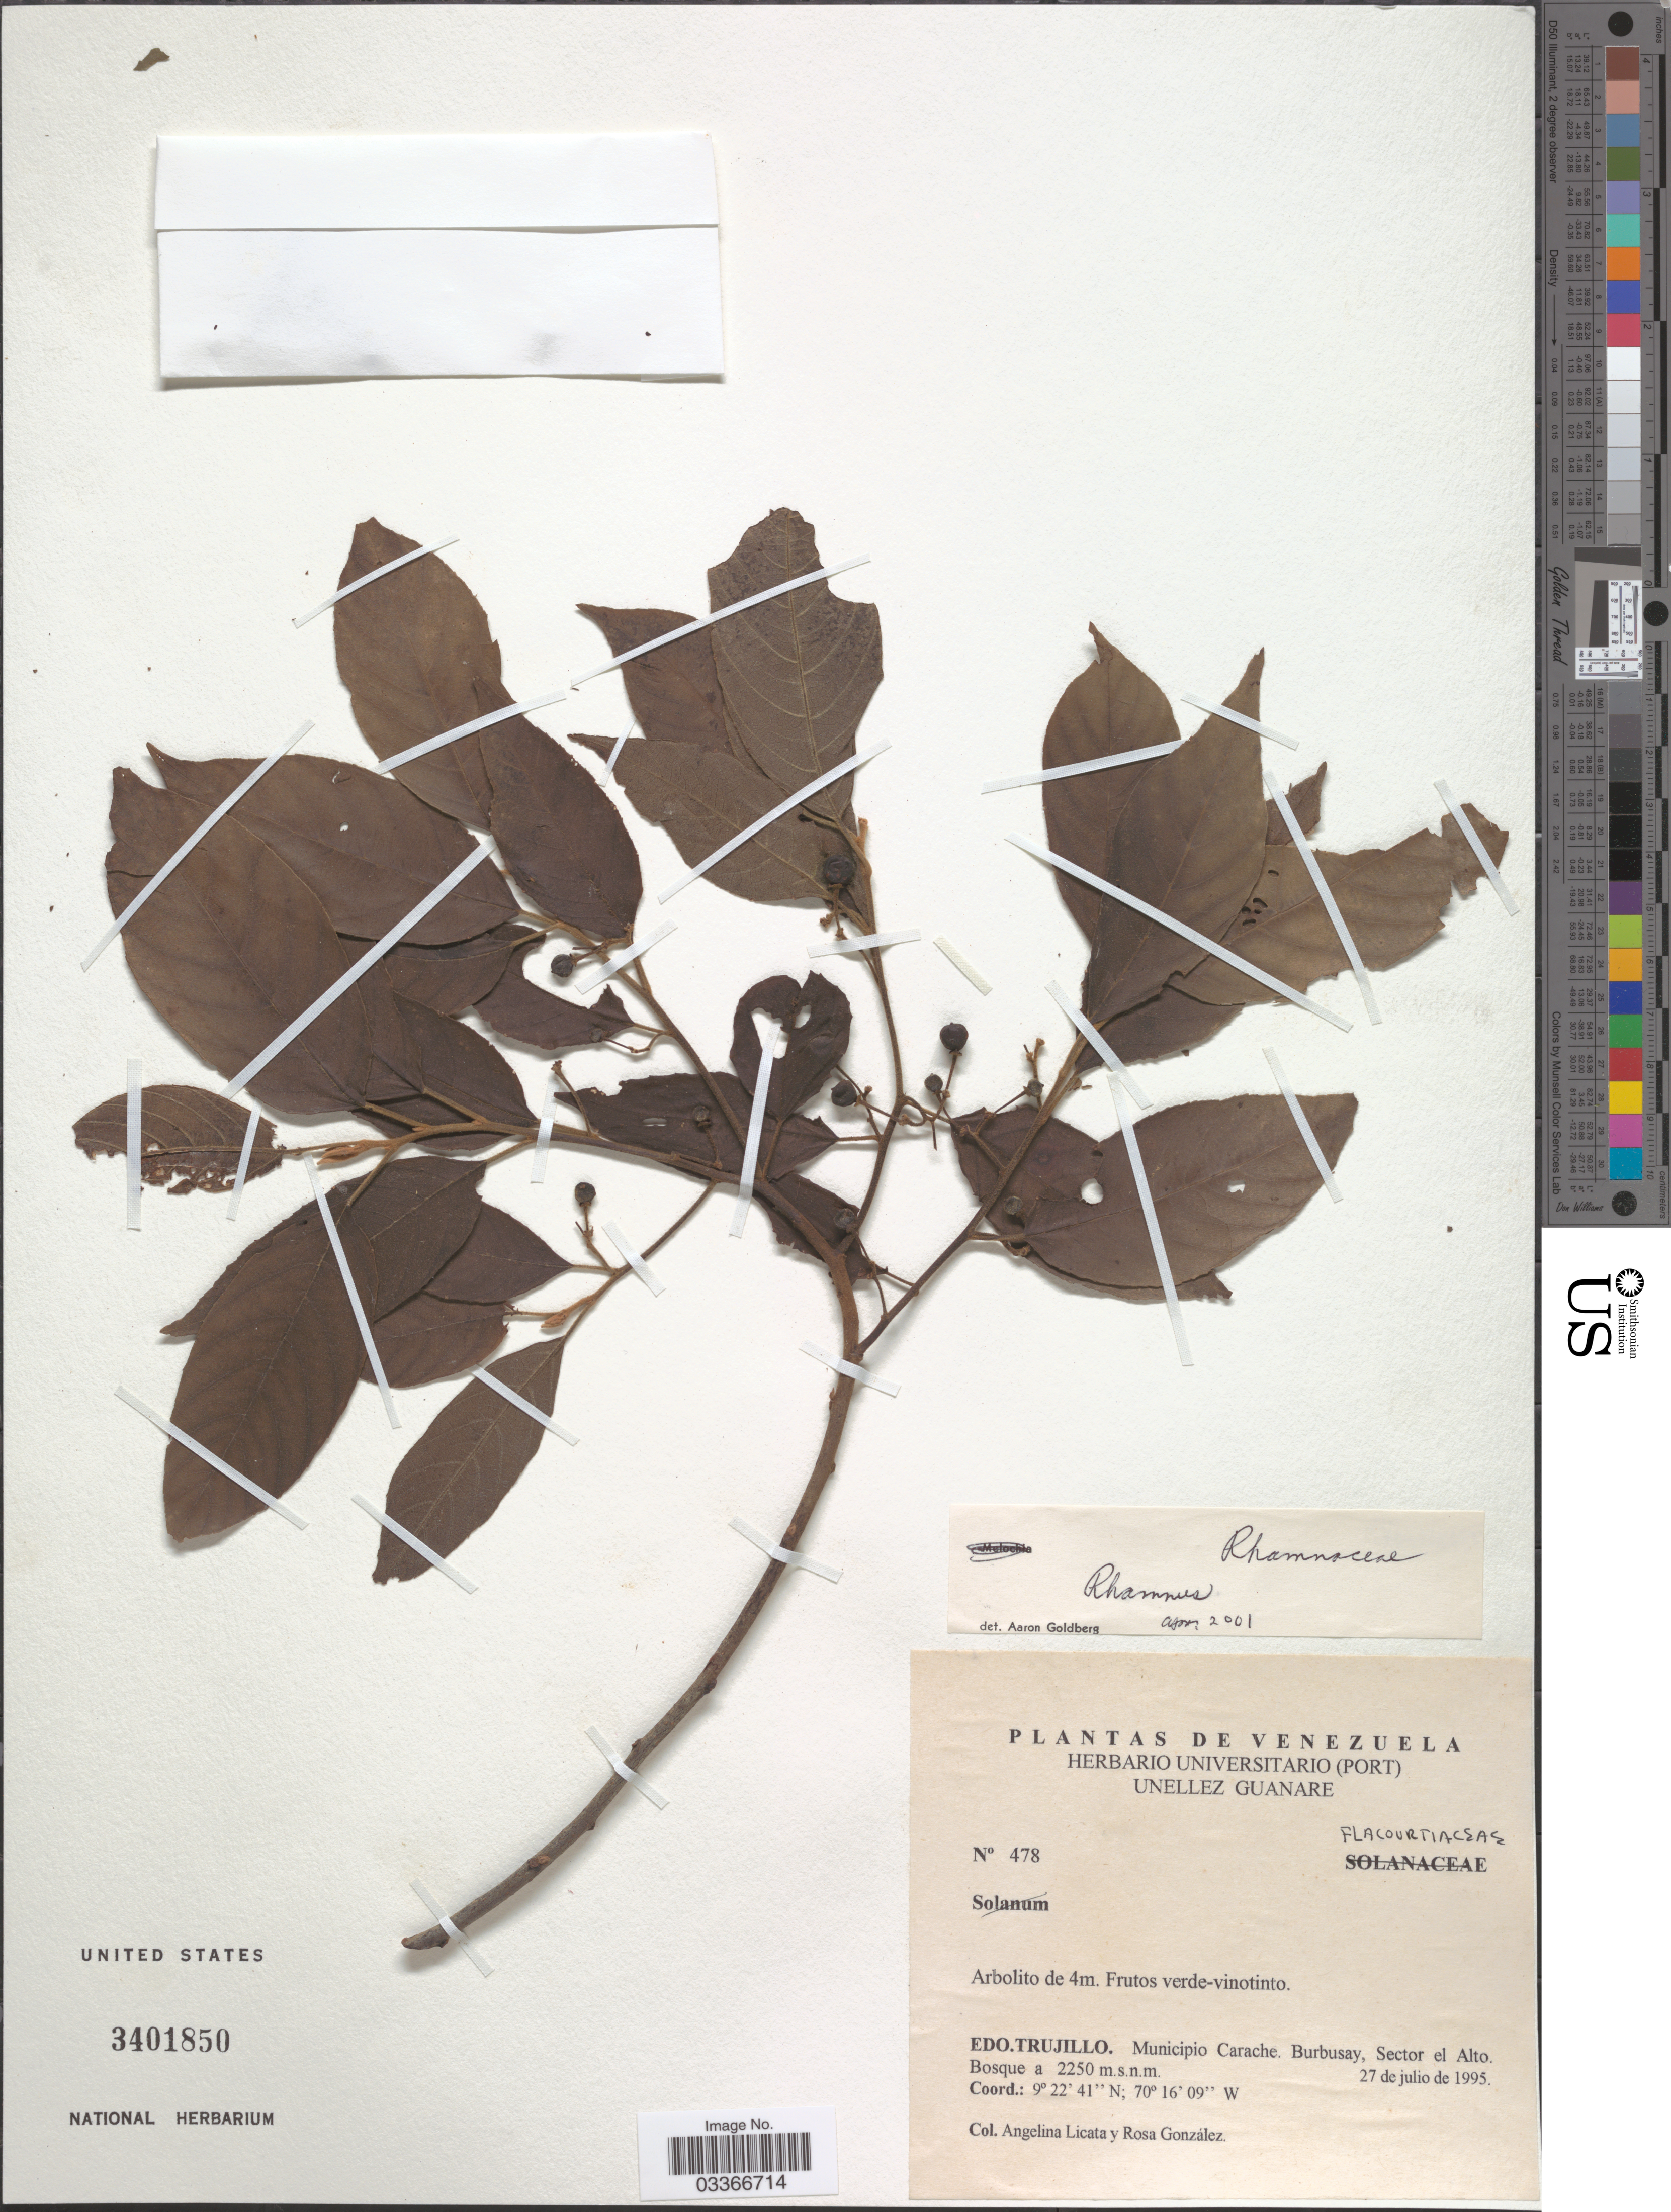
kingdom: Plantae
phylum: Tracheophyta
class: Magnoliopsida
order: Rosales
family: Rhamnaceae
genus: Rhamnus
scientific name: Rhamnus sp.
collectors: A. Licata & R. González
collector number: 478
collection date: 1995-07-27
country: Venezuela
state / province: Trujillo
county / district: Carache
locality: Burbusay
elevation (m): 2250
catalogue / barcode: US 3401850